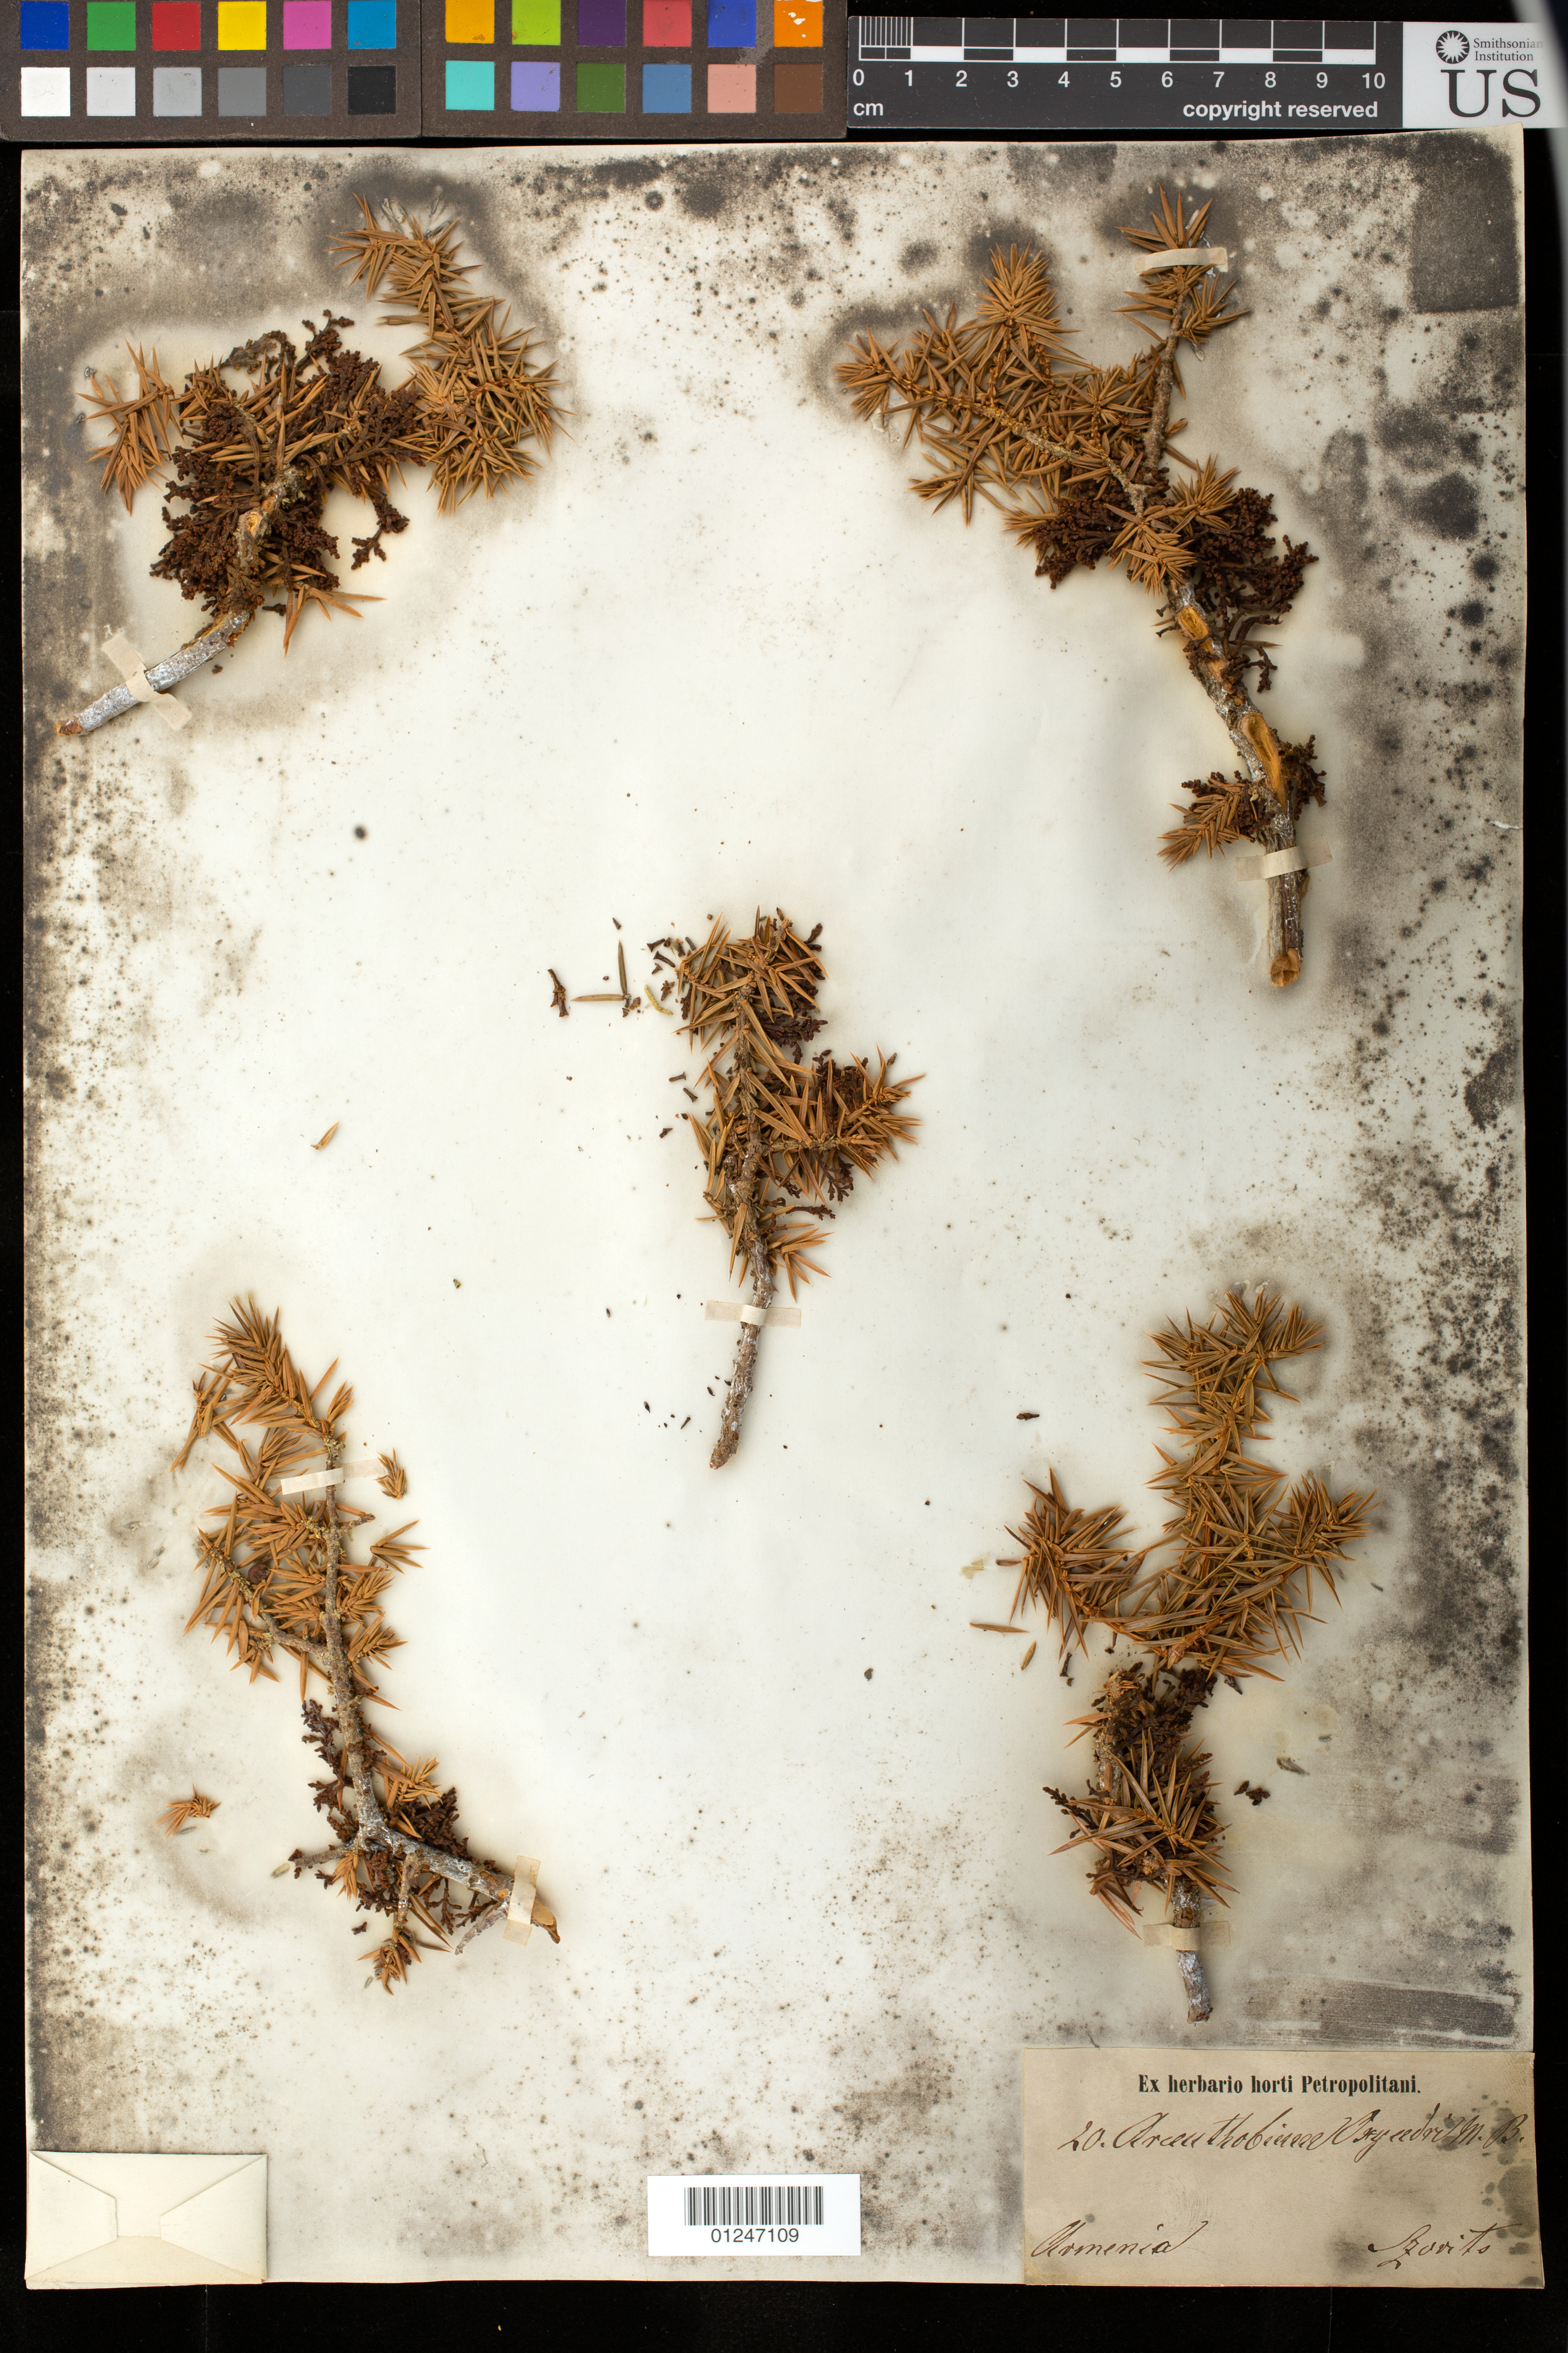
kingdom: Plantae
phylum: Tracheophyta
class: Magnoliopsida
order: Santalales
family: Viscaceae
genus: Arceuthobium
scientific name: Arceuthobium oxycedri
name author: (DC.) M. Bieb.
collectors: J. Szovits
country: Armenia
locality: Armenia